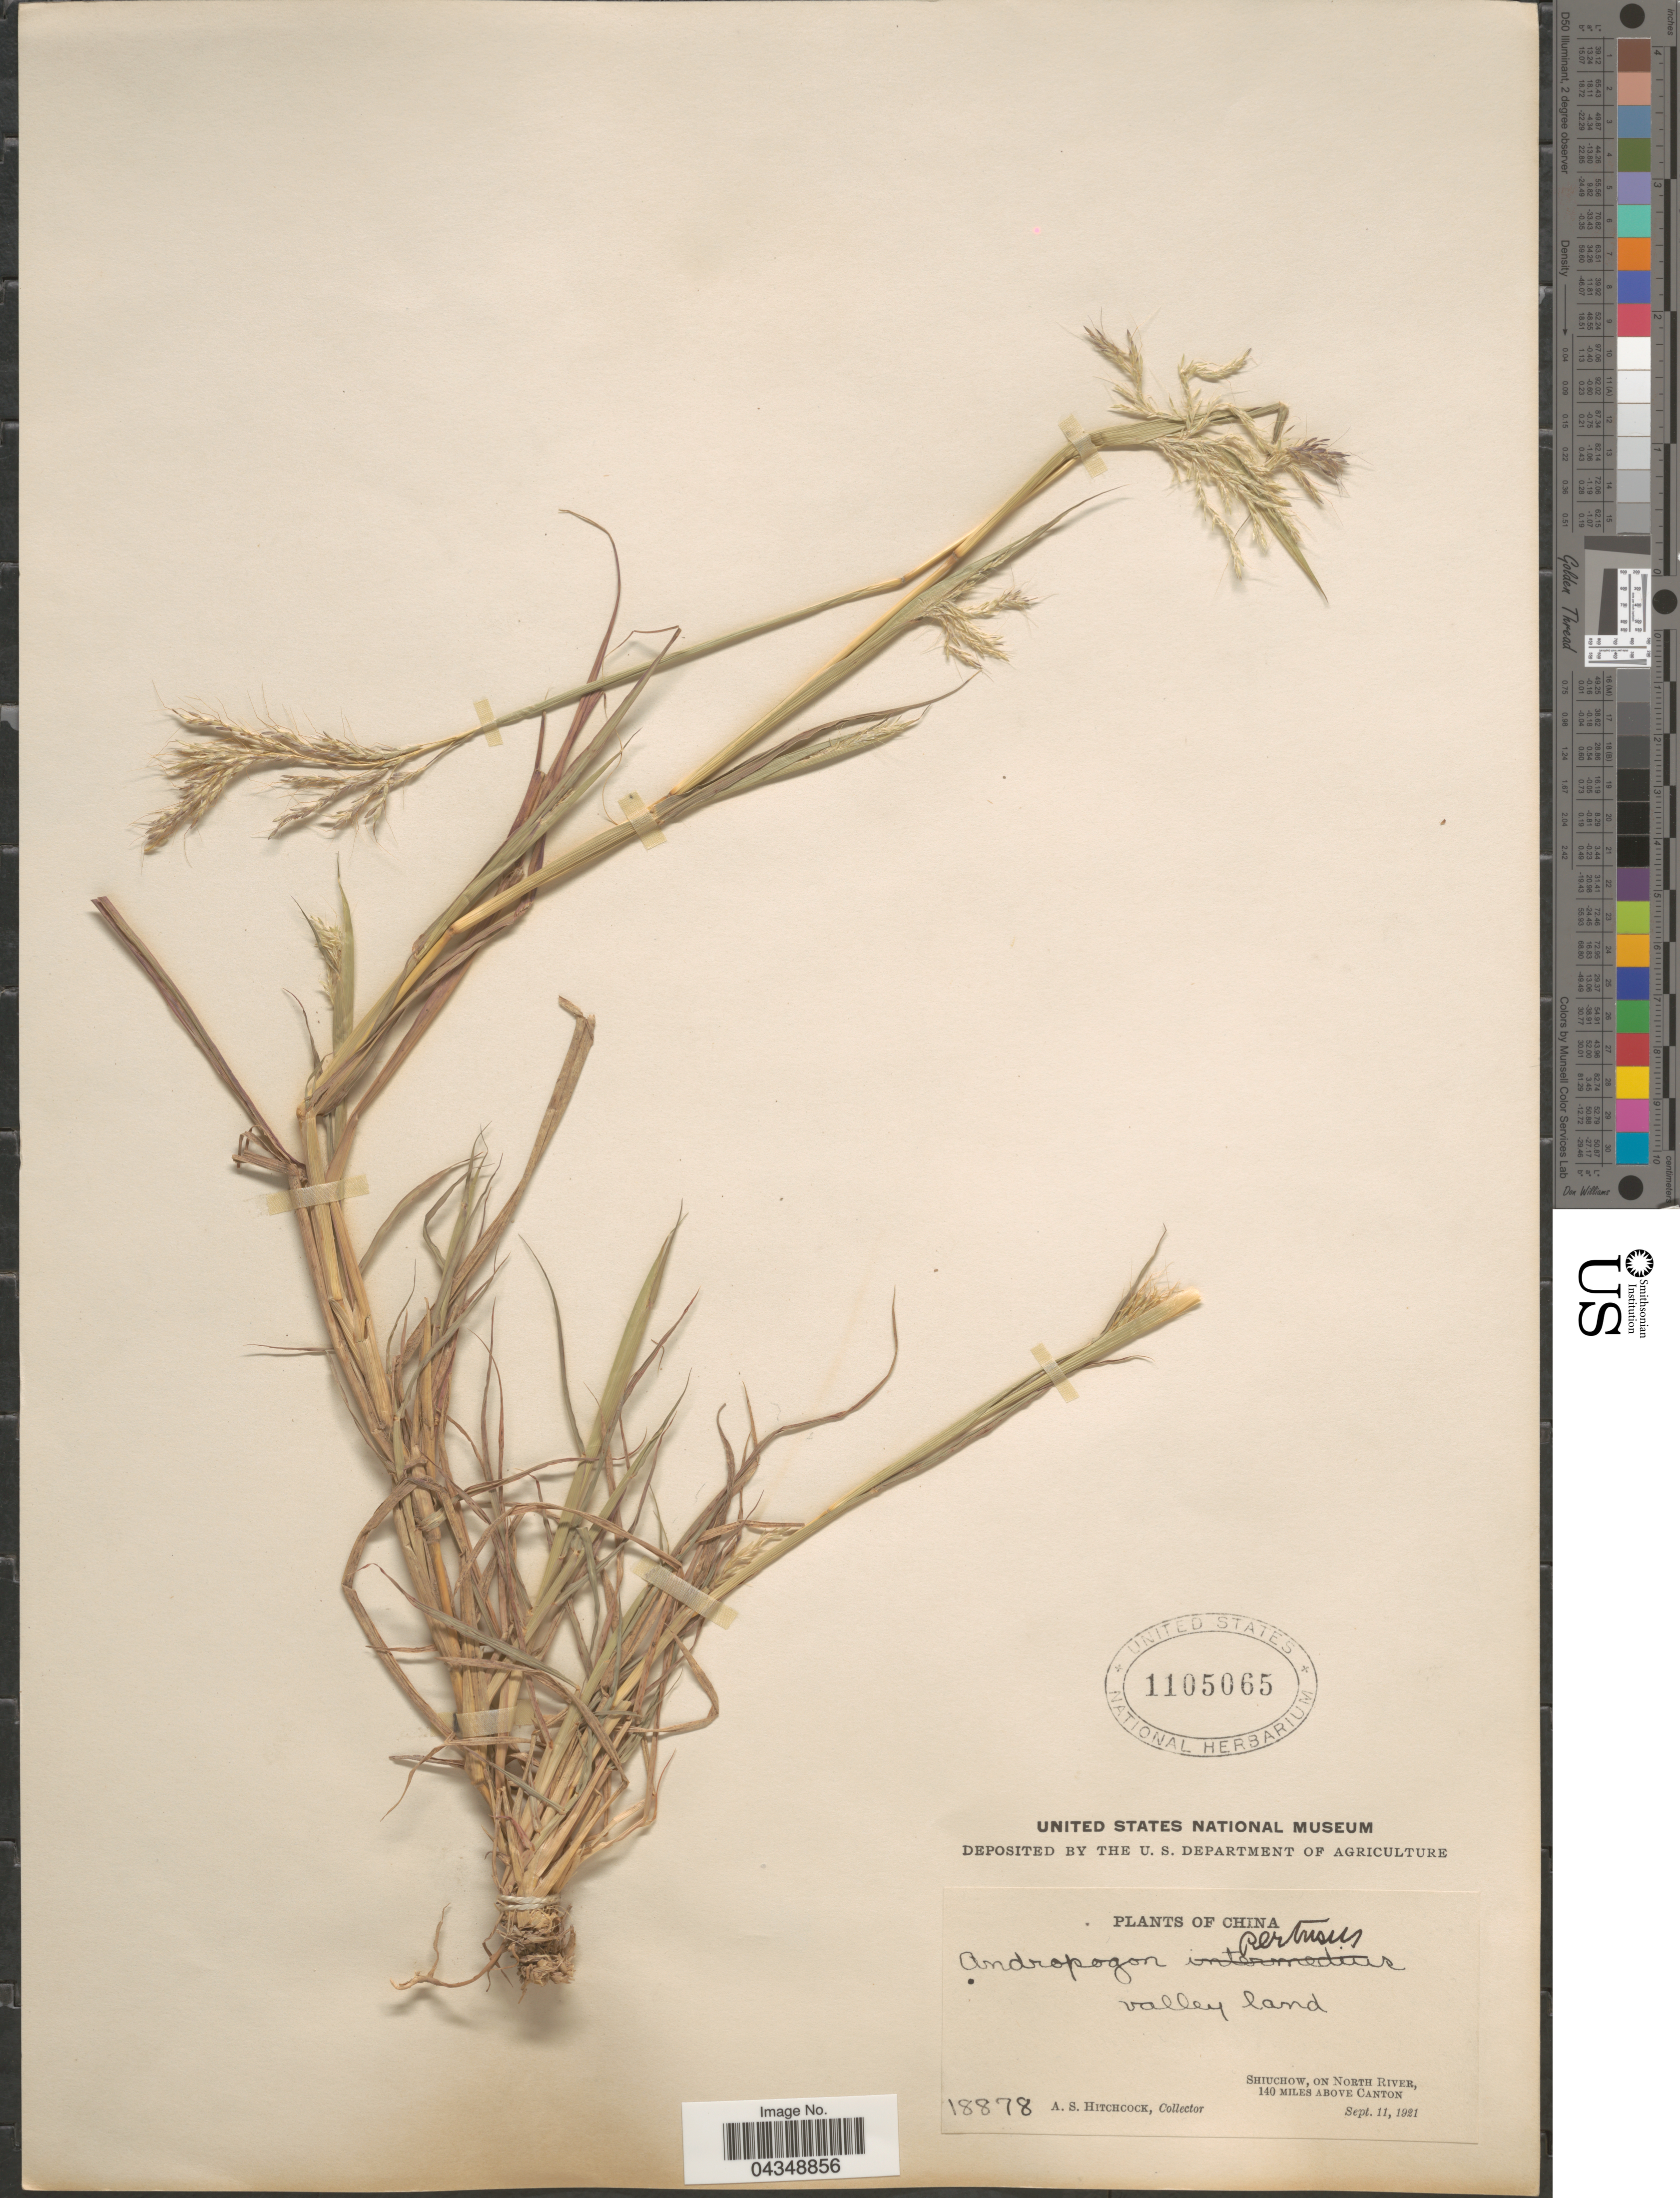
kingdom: Plantae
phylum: Tracheophyta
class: Liliopsida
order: Poales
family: Poaceae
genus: Bothriochloa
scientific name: Bothriochloa pertusa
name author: (L.) A. Camus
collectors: A. S. Hitchcock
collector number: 18878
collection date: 1921-09-11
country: China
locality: Valley land. Shiuchow, on North River, 140 miles above Canton.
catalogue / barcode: US 1105065